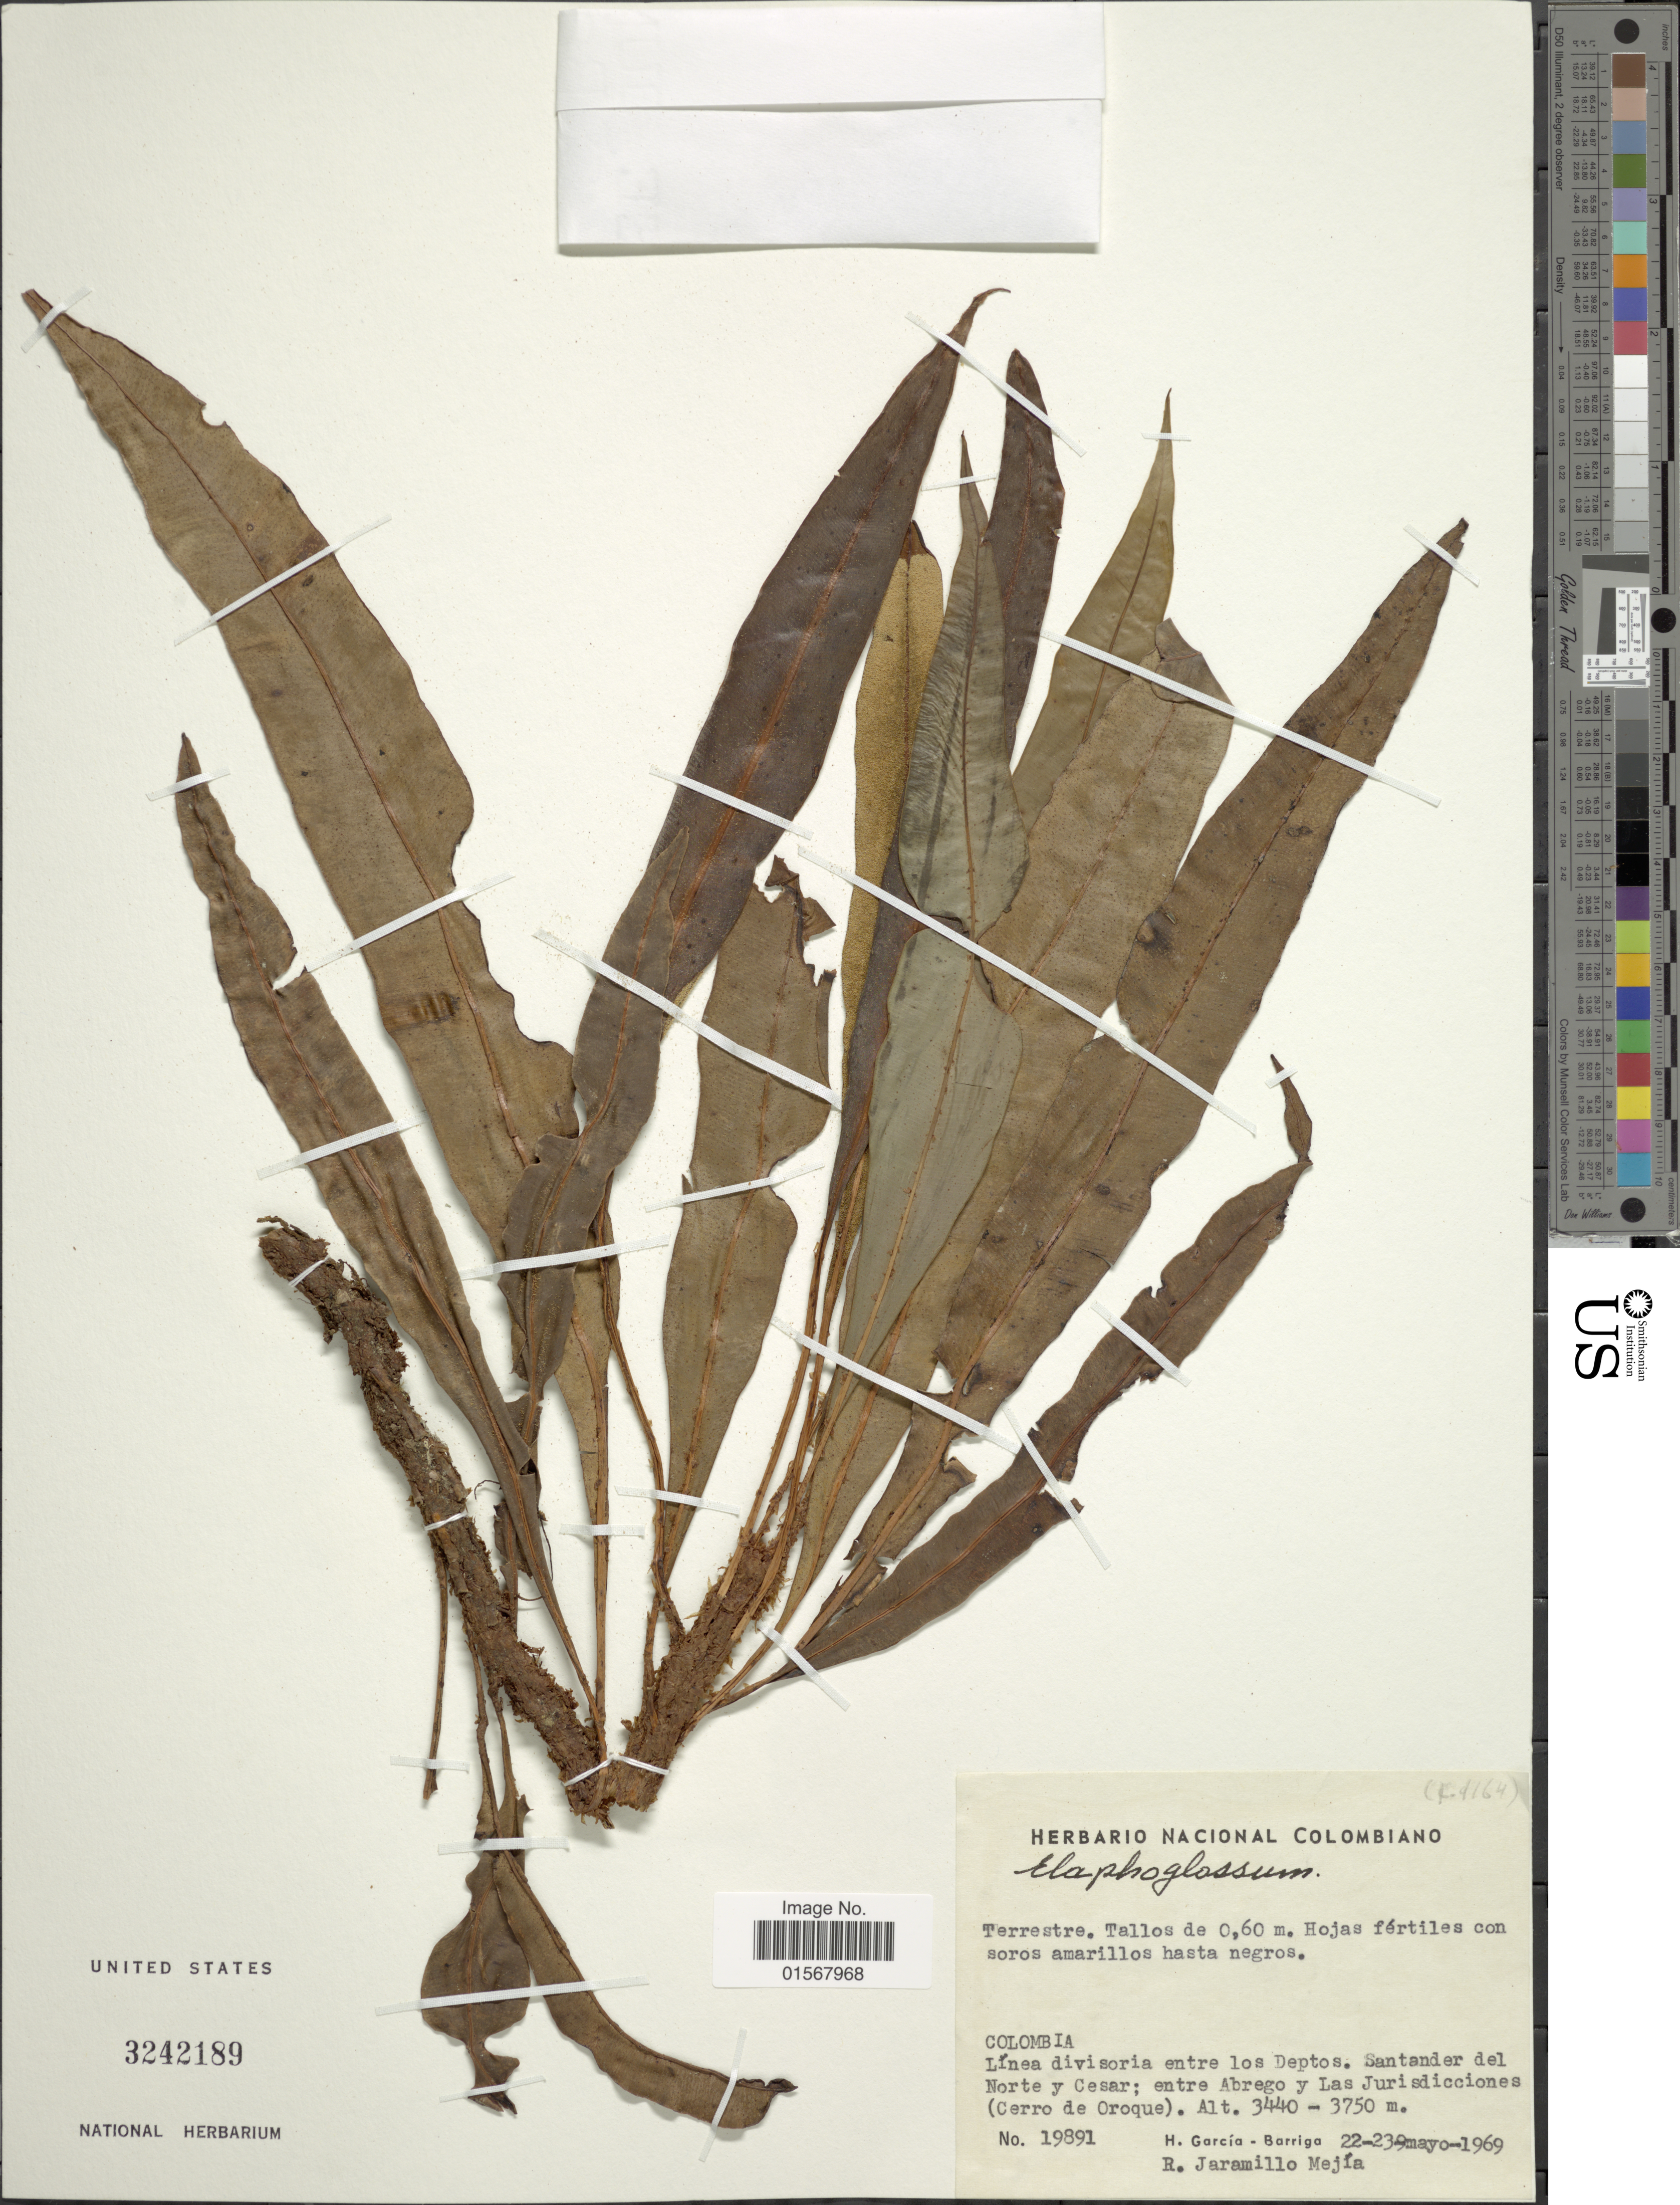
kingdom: Plantae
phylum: Tracheophyta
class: Polypodiopsida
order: Polypodiales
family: Dryopteridaceae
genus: Elaphoglossum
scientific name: Elaphoglossum lechlerianum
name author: (Mett.) T. Moore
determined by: Matos, F. B.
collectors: R. Jaramillo M.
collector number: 19891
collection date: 1969-05-22/1969-05-23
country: Colombia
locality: Linea divisoria entre los Deptos, Santander del Norte y Cesar; entre Abrego y Las Jurisdicciones (Cerro de Oroque)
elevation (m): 3440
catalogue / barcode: US 3242189